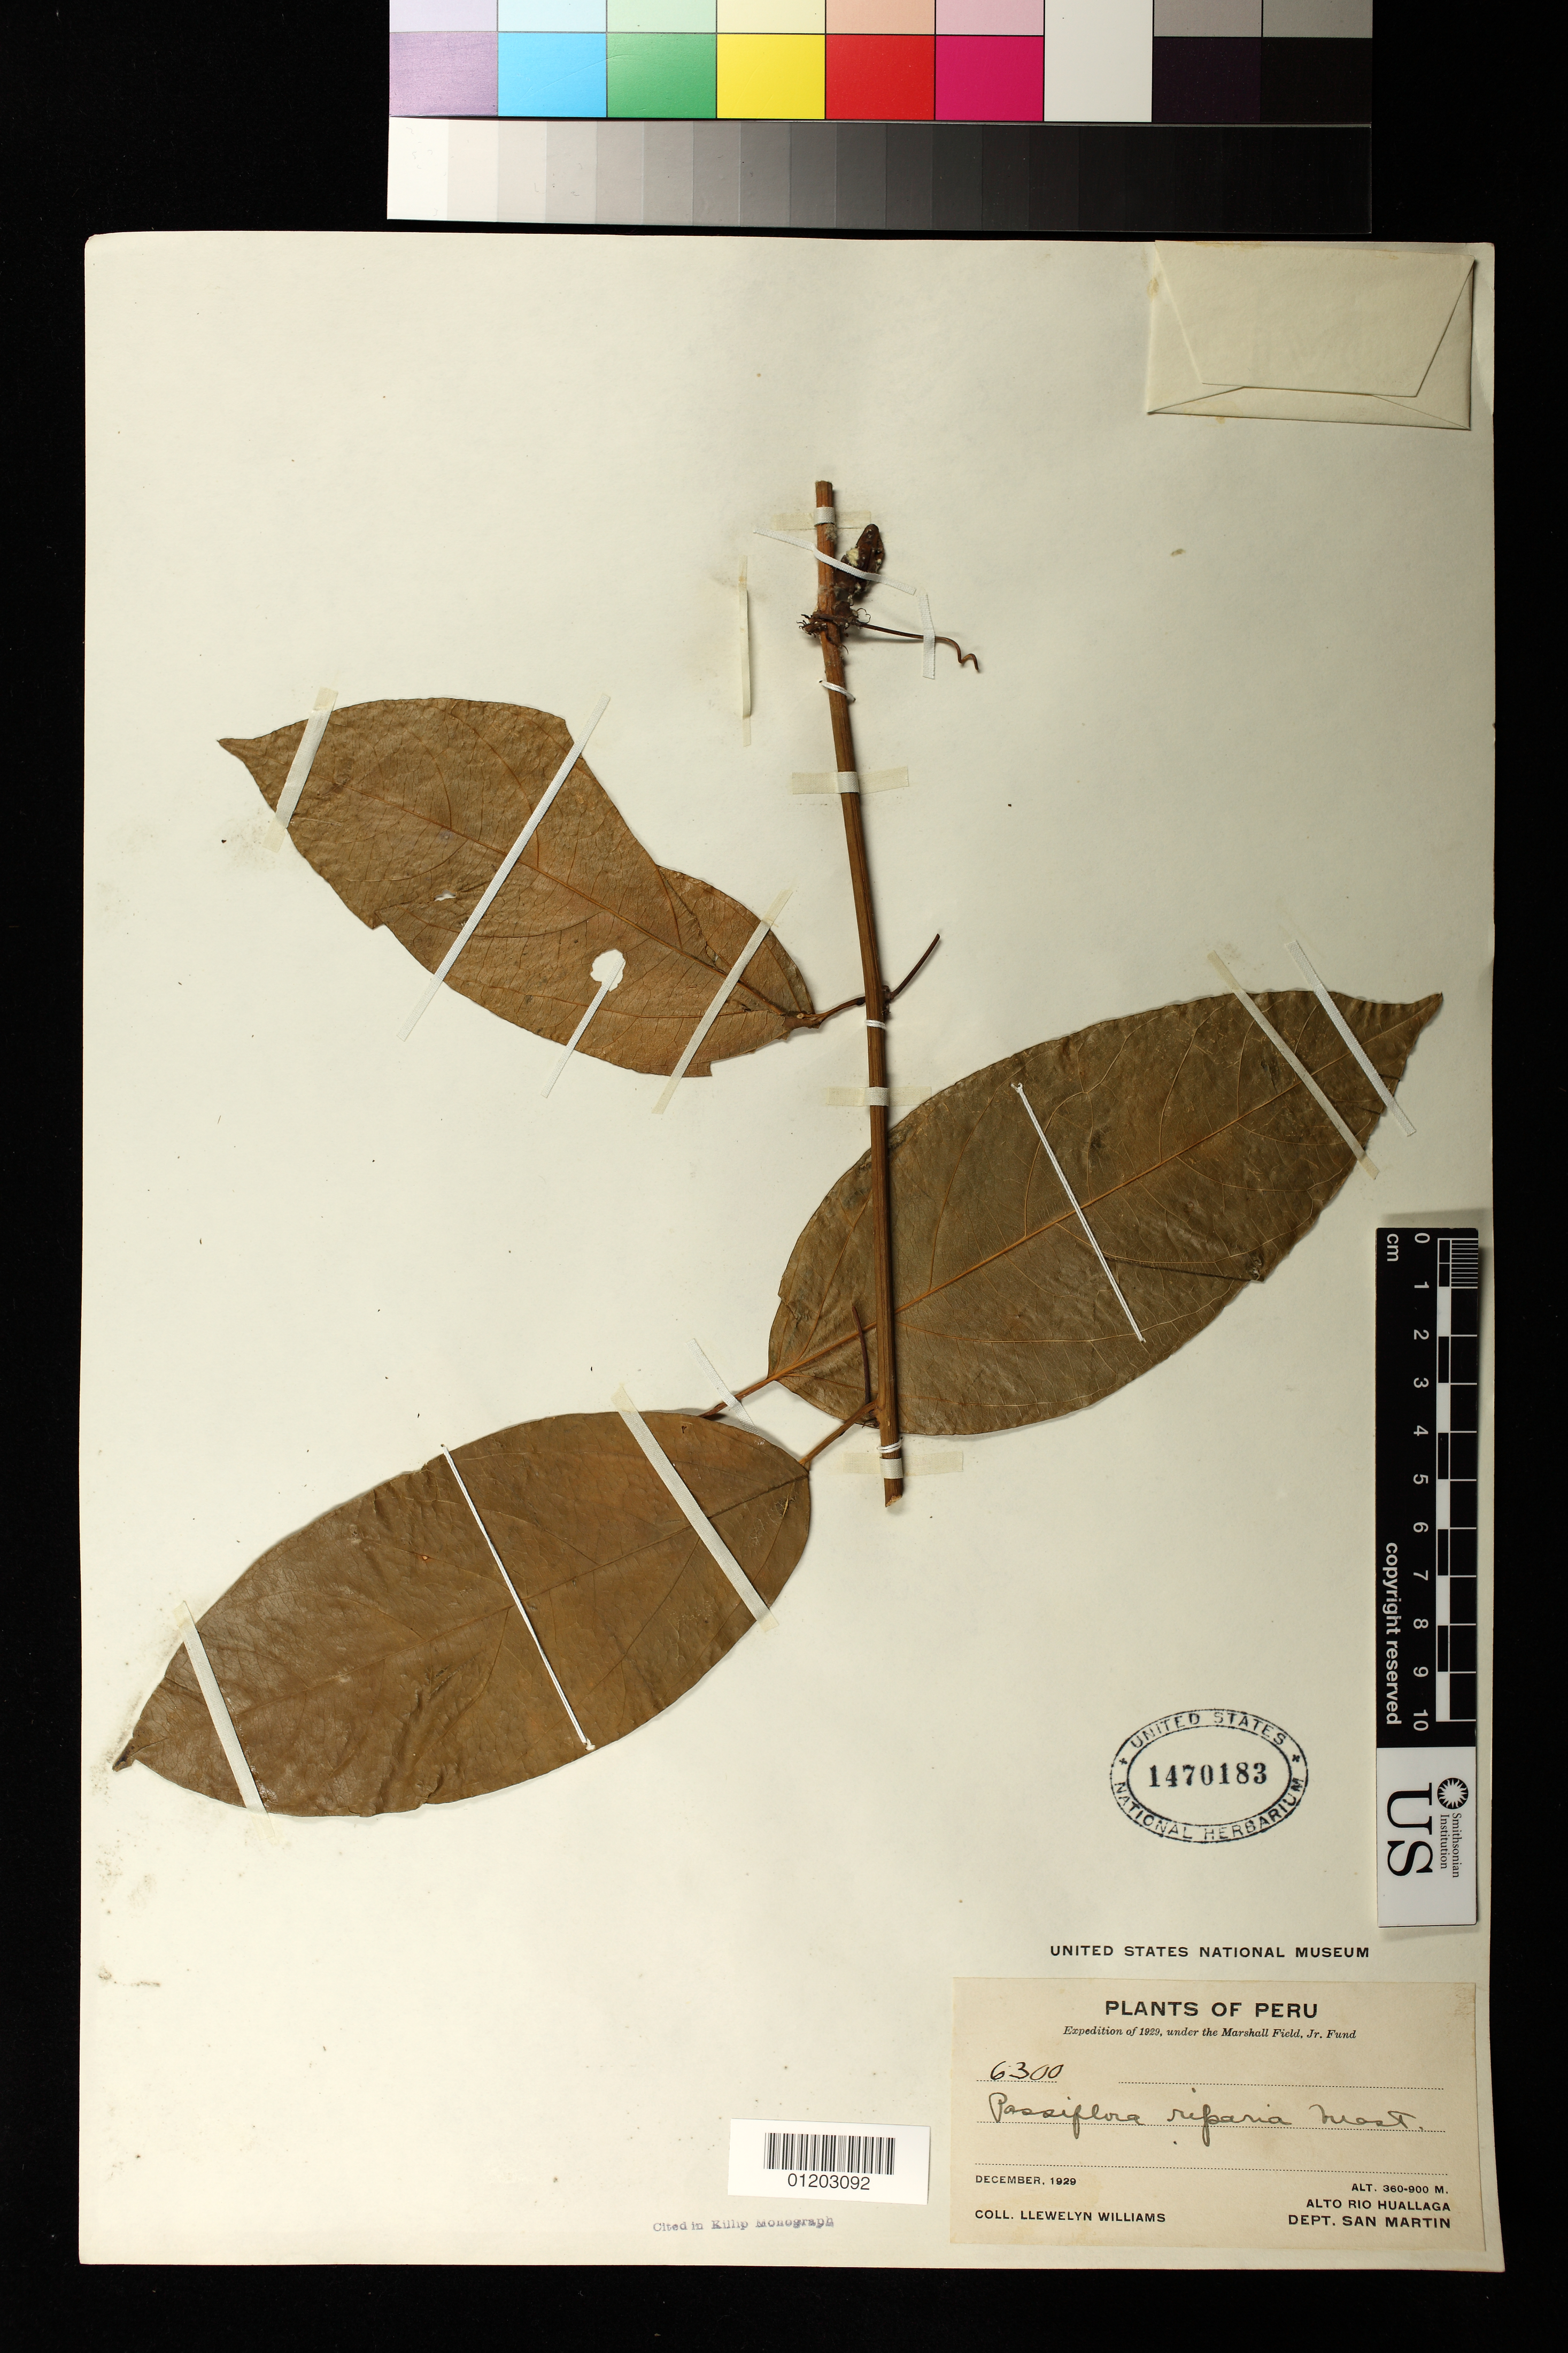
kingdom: Plantae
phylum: Tracheophyta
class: Magnoliopsida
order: Malpighiales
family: Passifloraceae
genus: Passiflora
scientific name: Passiflora riparia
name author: Mart. ex Mast.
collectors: Ll. Williams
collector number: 6300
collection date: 1929-12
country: Peru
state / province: San Martín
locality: Alto Rio Huallaga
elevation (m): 360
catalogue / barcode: US 1470183